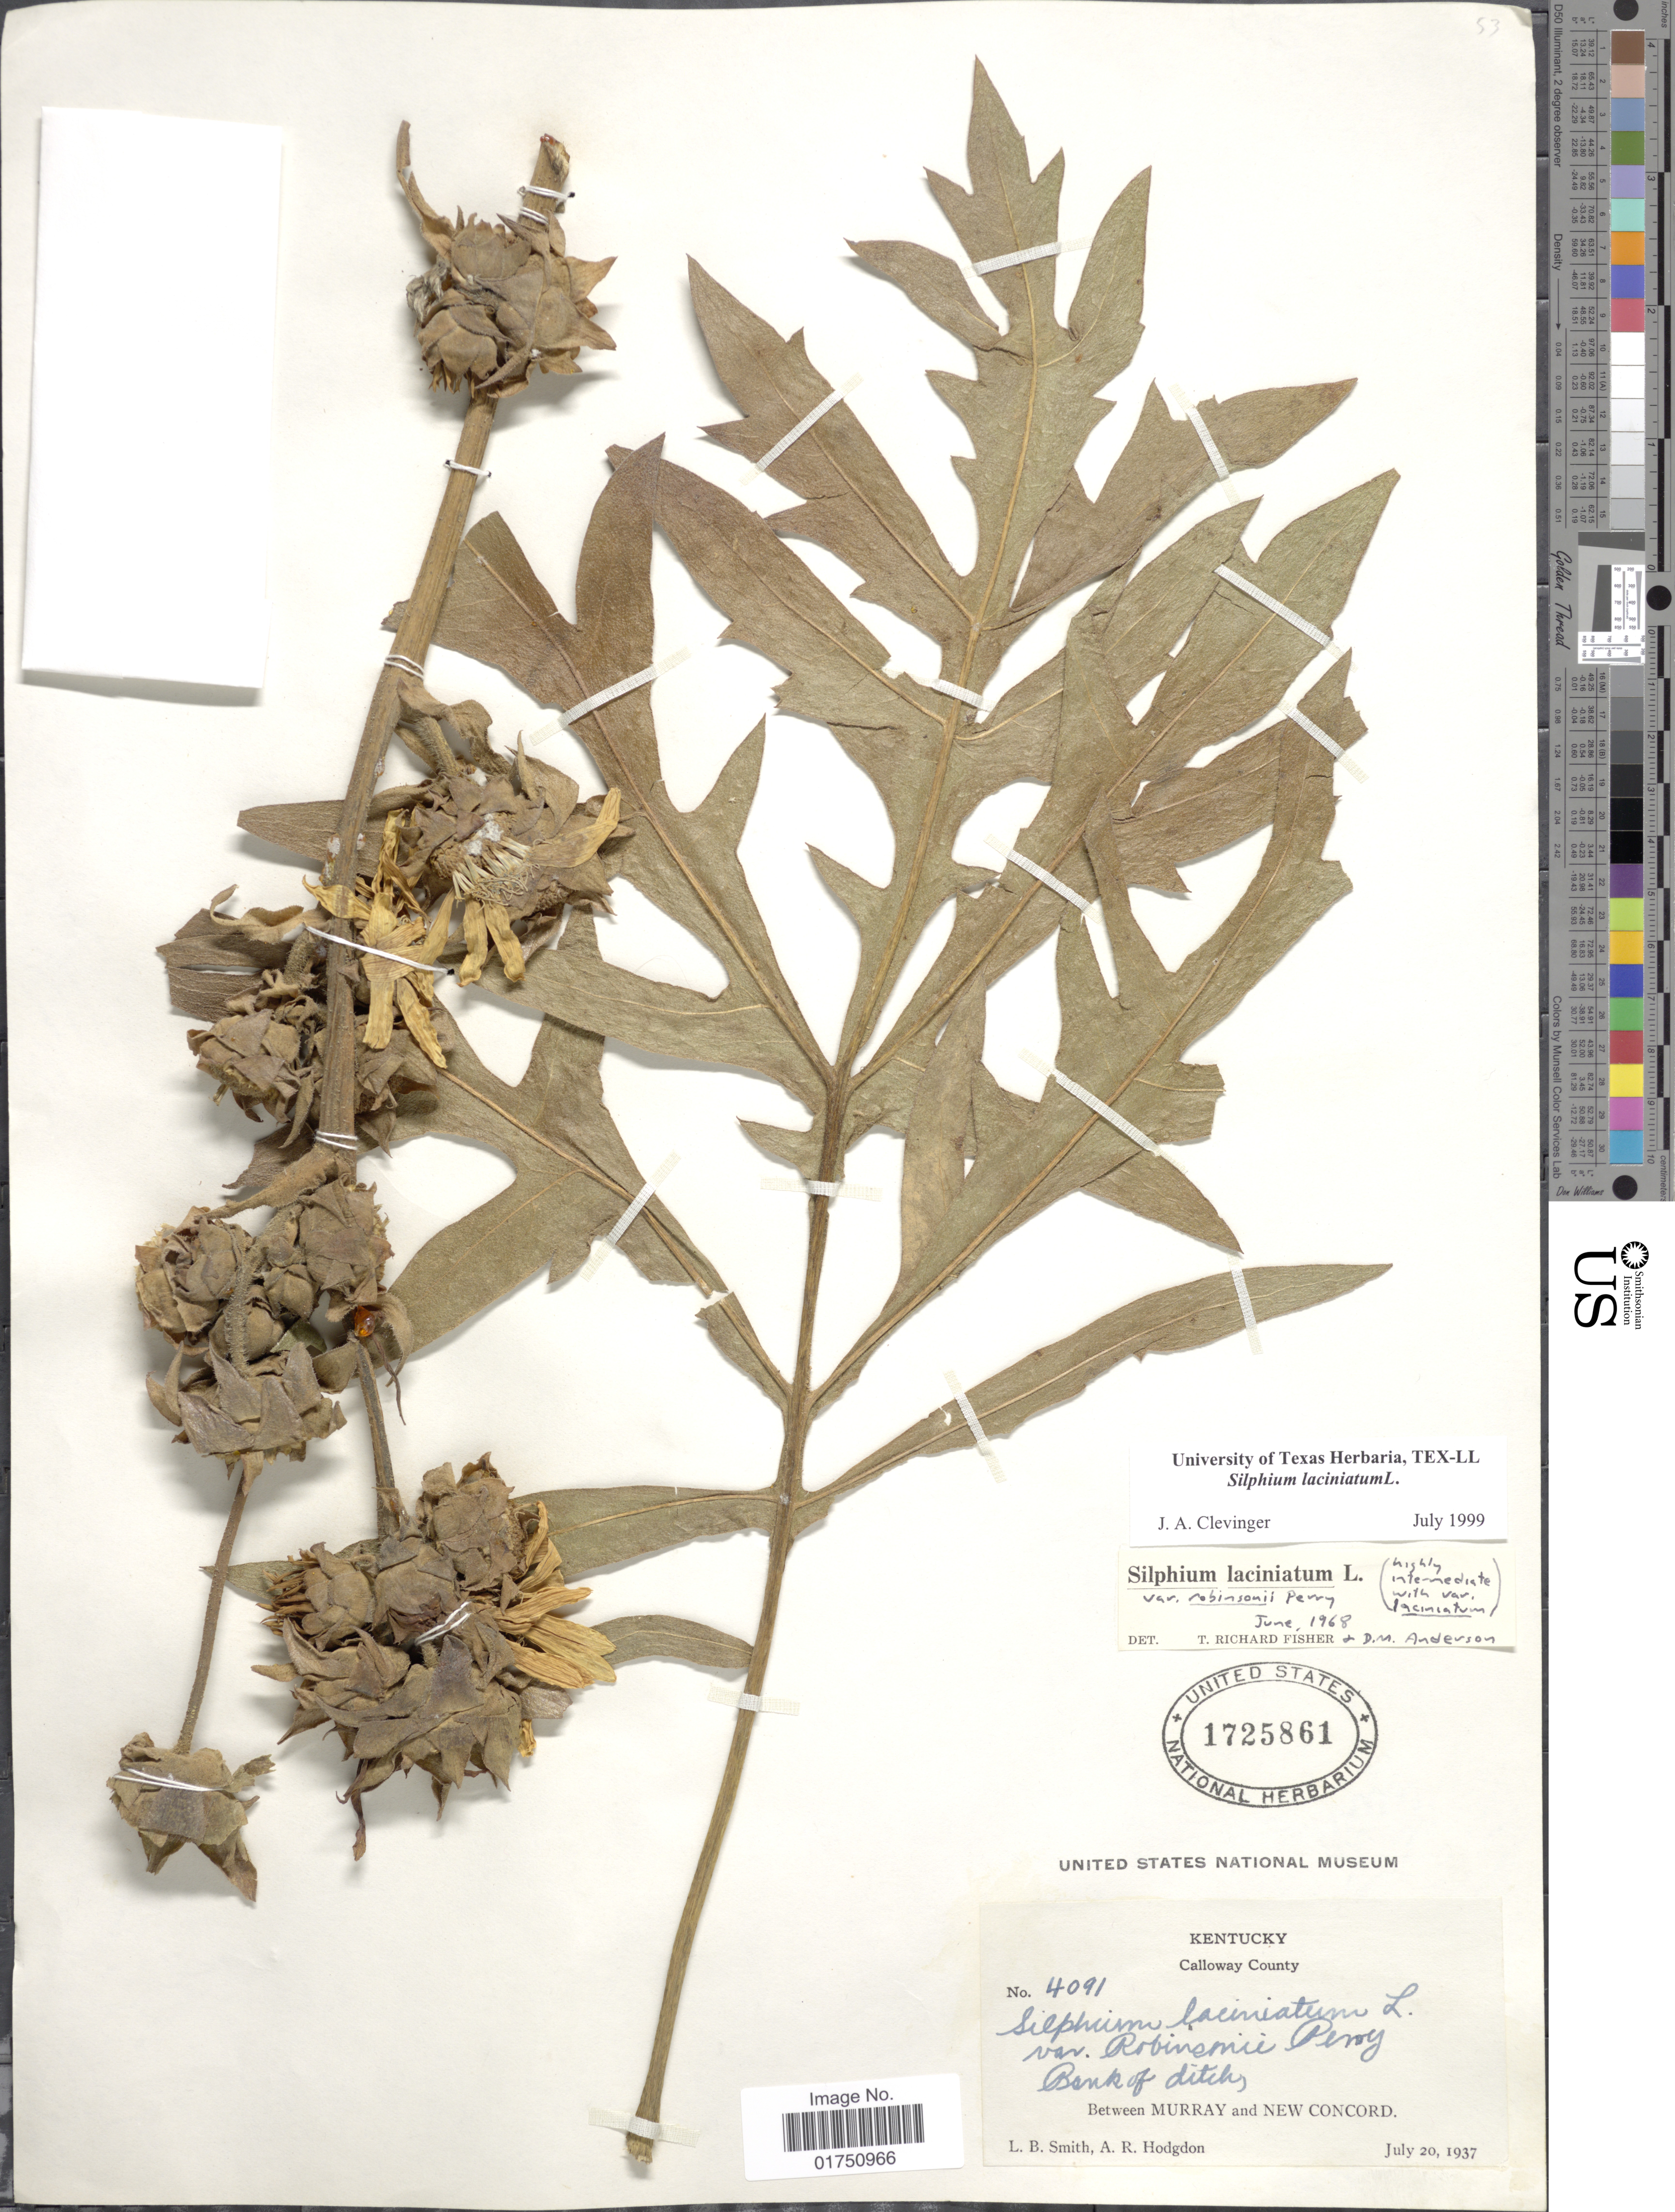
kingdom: Plantae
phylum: Tracheophyta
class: Magnoliopsida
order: Asterales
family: Asteraceae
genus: Silphium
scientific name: Silphium laciniatum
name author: L.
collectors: L. Smith & A. R. Hodgdon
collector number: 4091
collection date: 1937-07-20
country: United States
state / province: Kentucky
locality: Calloway County. Bank of ditch, Between Murray and New Concord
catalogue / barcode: US 1725861